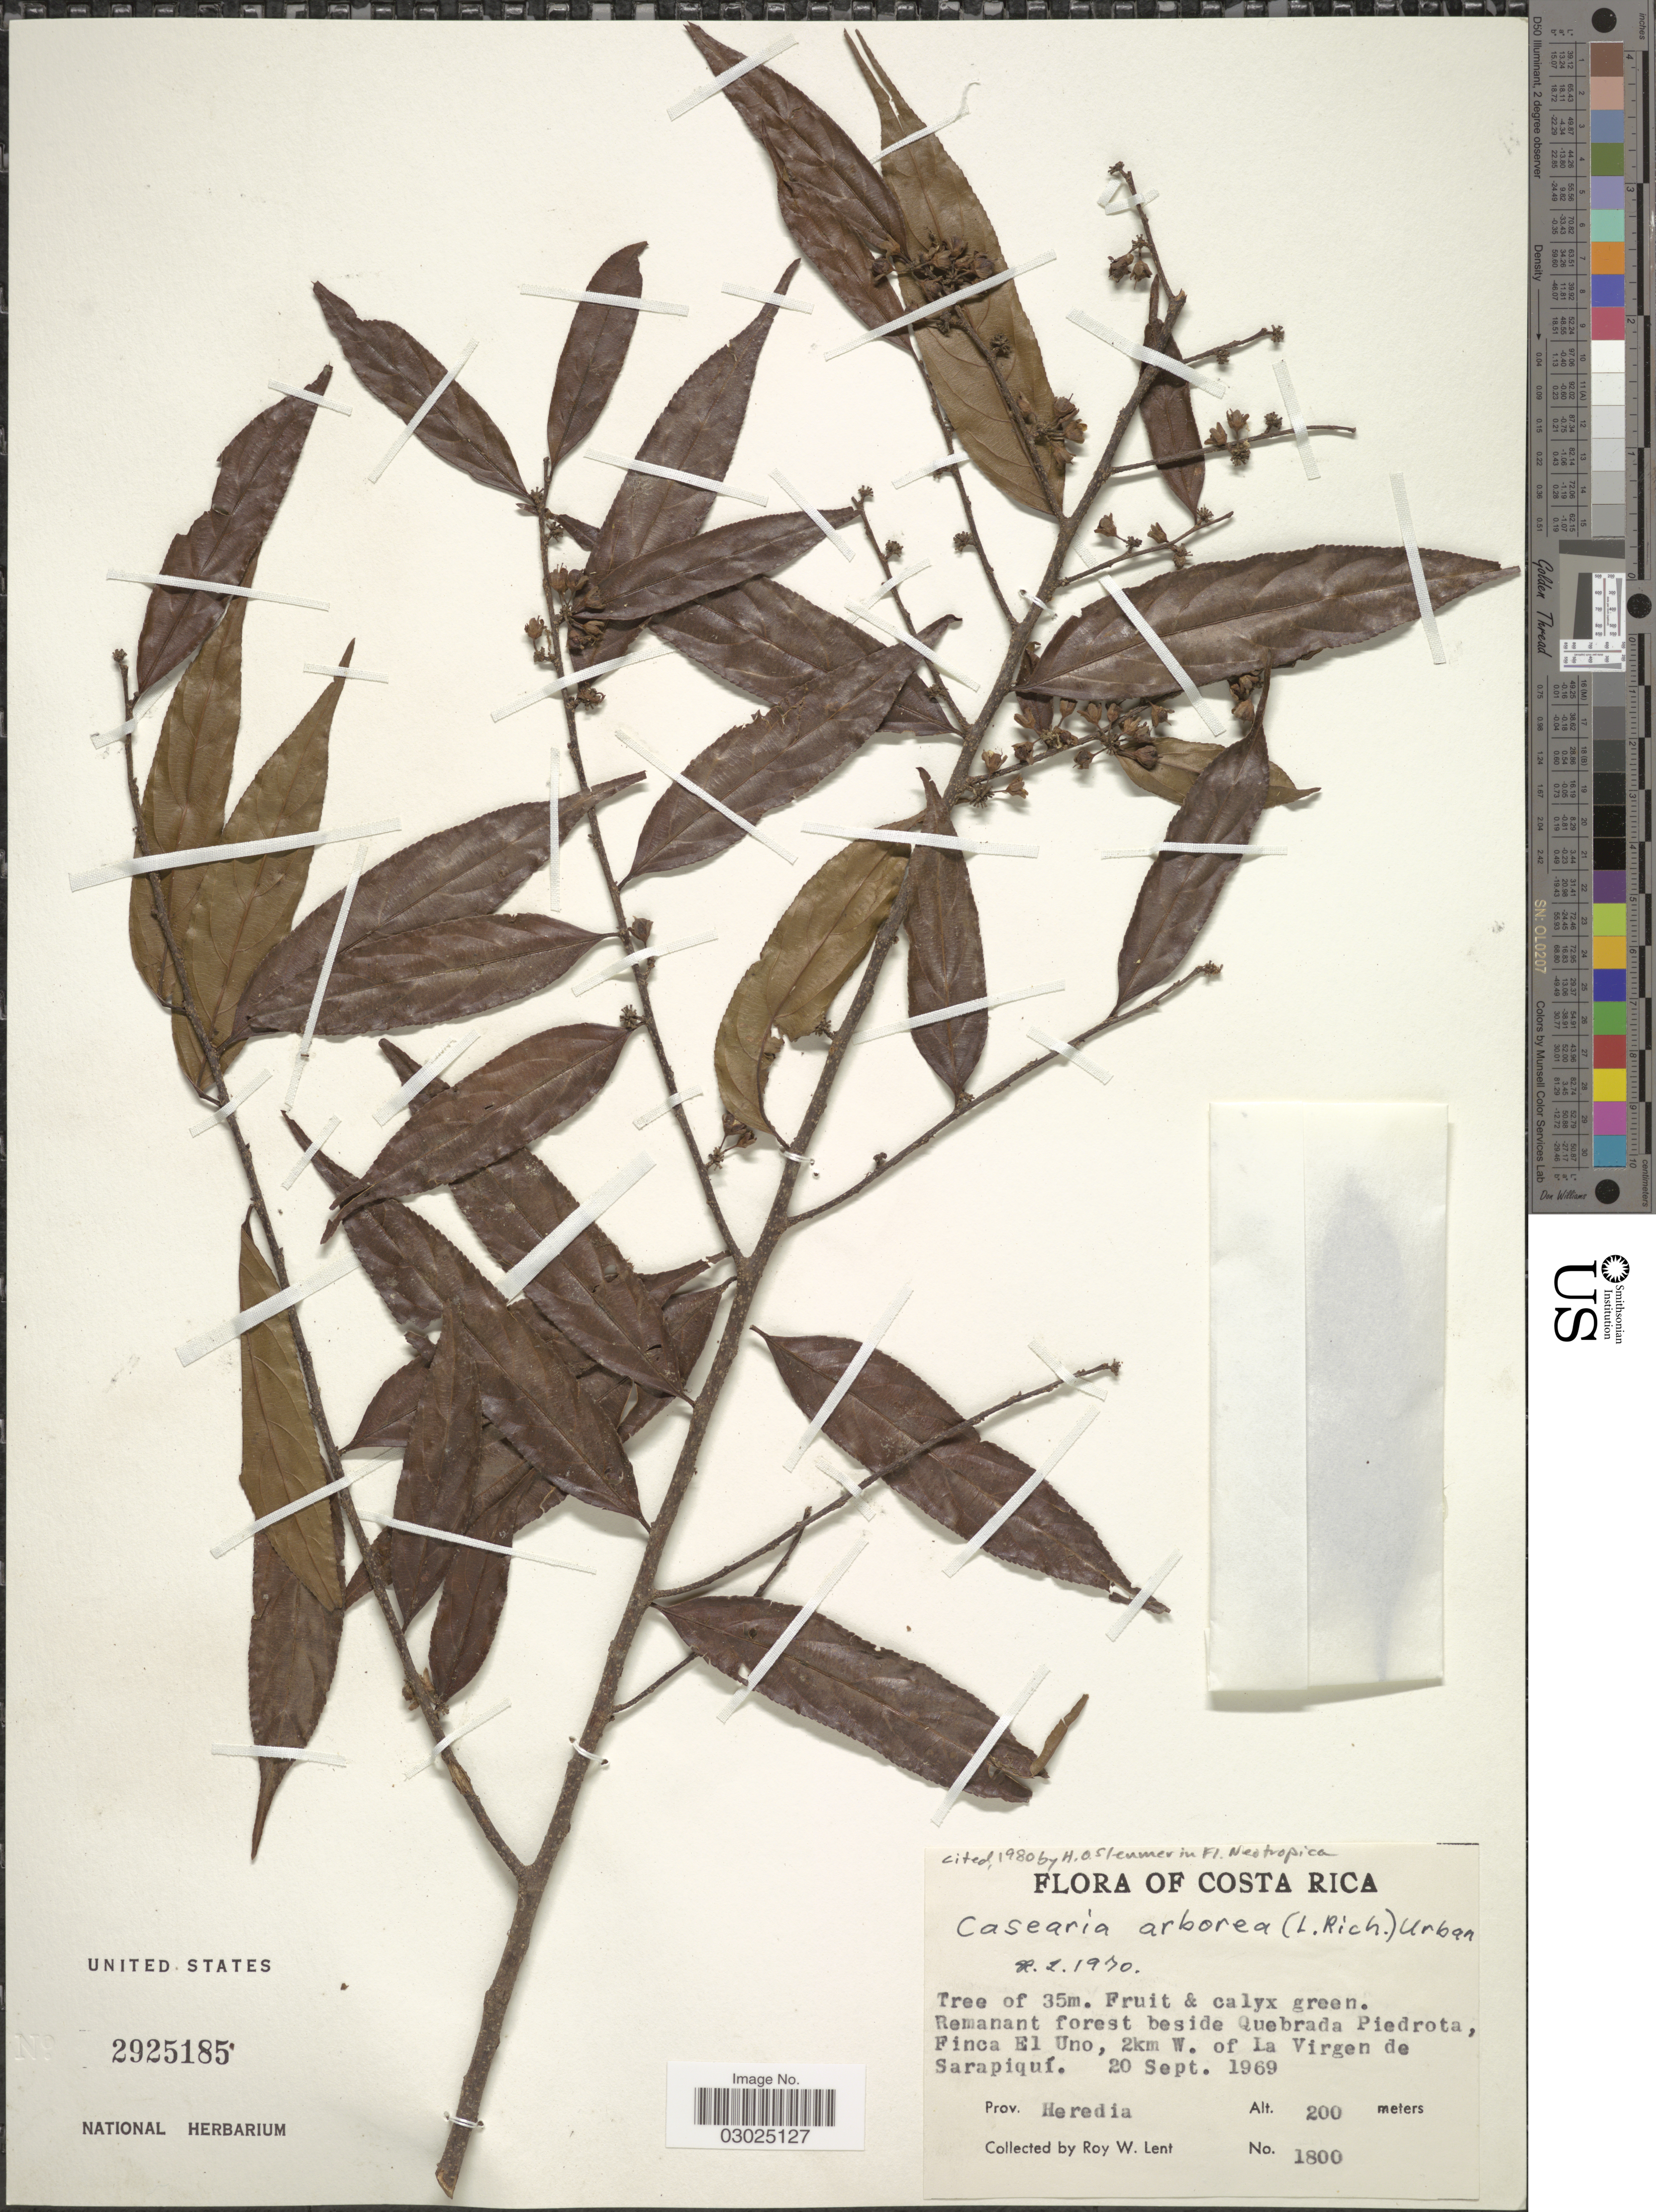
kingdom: Plantae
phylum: Tracheophyta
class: Magnoliopsida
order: Malpighiales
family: Salicaceae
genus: Casearia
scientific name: Casearia arborea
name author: (Rich.) Urb.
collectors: R. W. Lent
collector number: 1800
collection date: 1969-09-20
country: Costa Rica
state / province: Heredia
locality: Remanant forest beside Quebrada Piedrota, Finca El Uno, 2km W. of La Virgen de Sarapiquí.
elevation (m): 200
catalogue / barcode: US 2925185